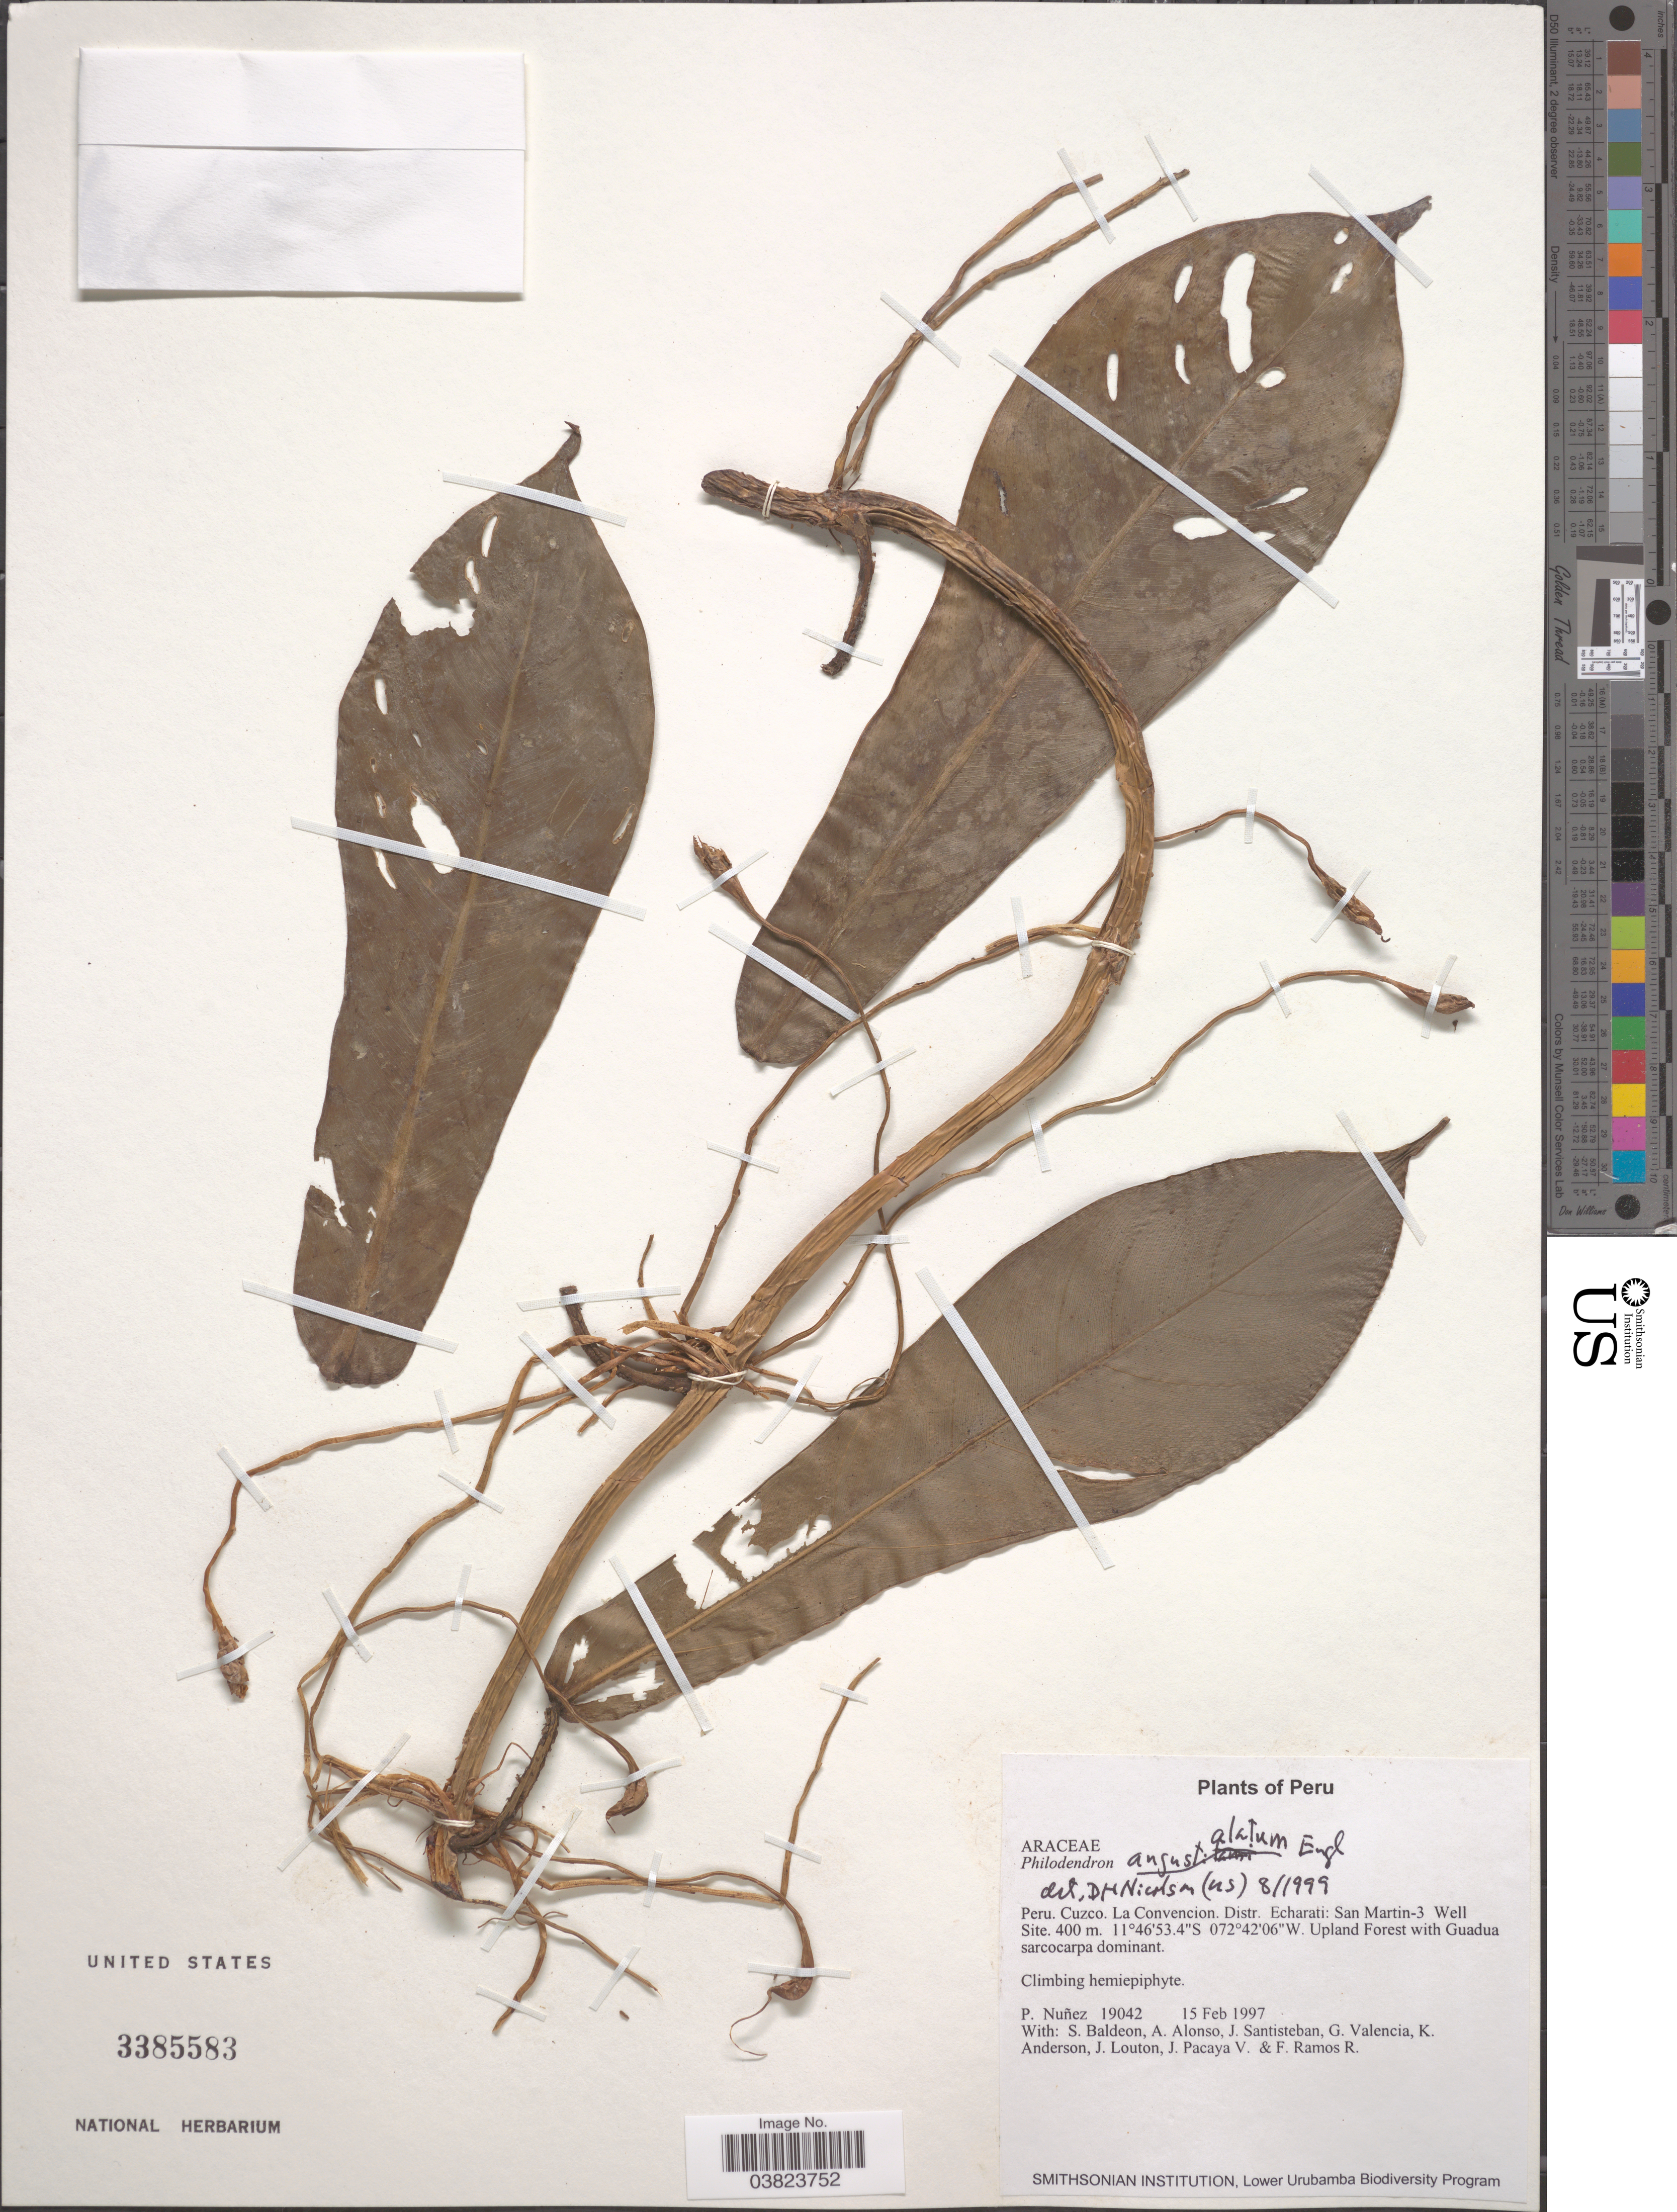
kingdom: Plantae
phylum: Tracheophyta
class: Liliopsida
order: Alismatales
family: Araceae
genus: Philodendron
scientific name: Philodendron angustialatum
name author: Engl.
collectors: P. Nuñez V., S. Baldeon, A. Alonso, J. Santisteban & et al.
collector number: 19042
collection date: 1997-02-15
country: Peru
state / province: Cusco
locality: Cuzco. La Convencion. Distr. Echarati: San Martin-3 Well Site.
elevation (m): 400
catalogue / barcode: US 3385583